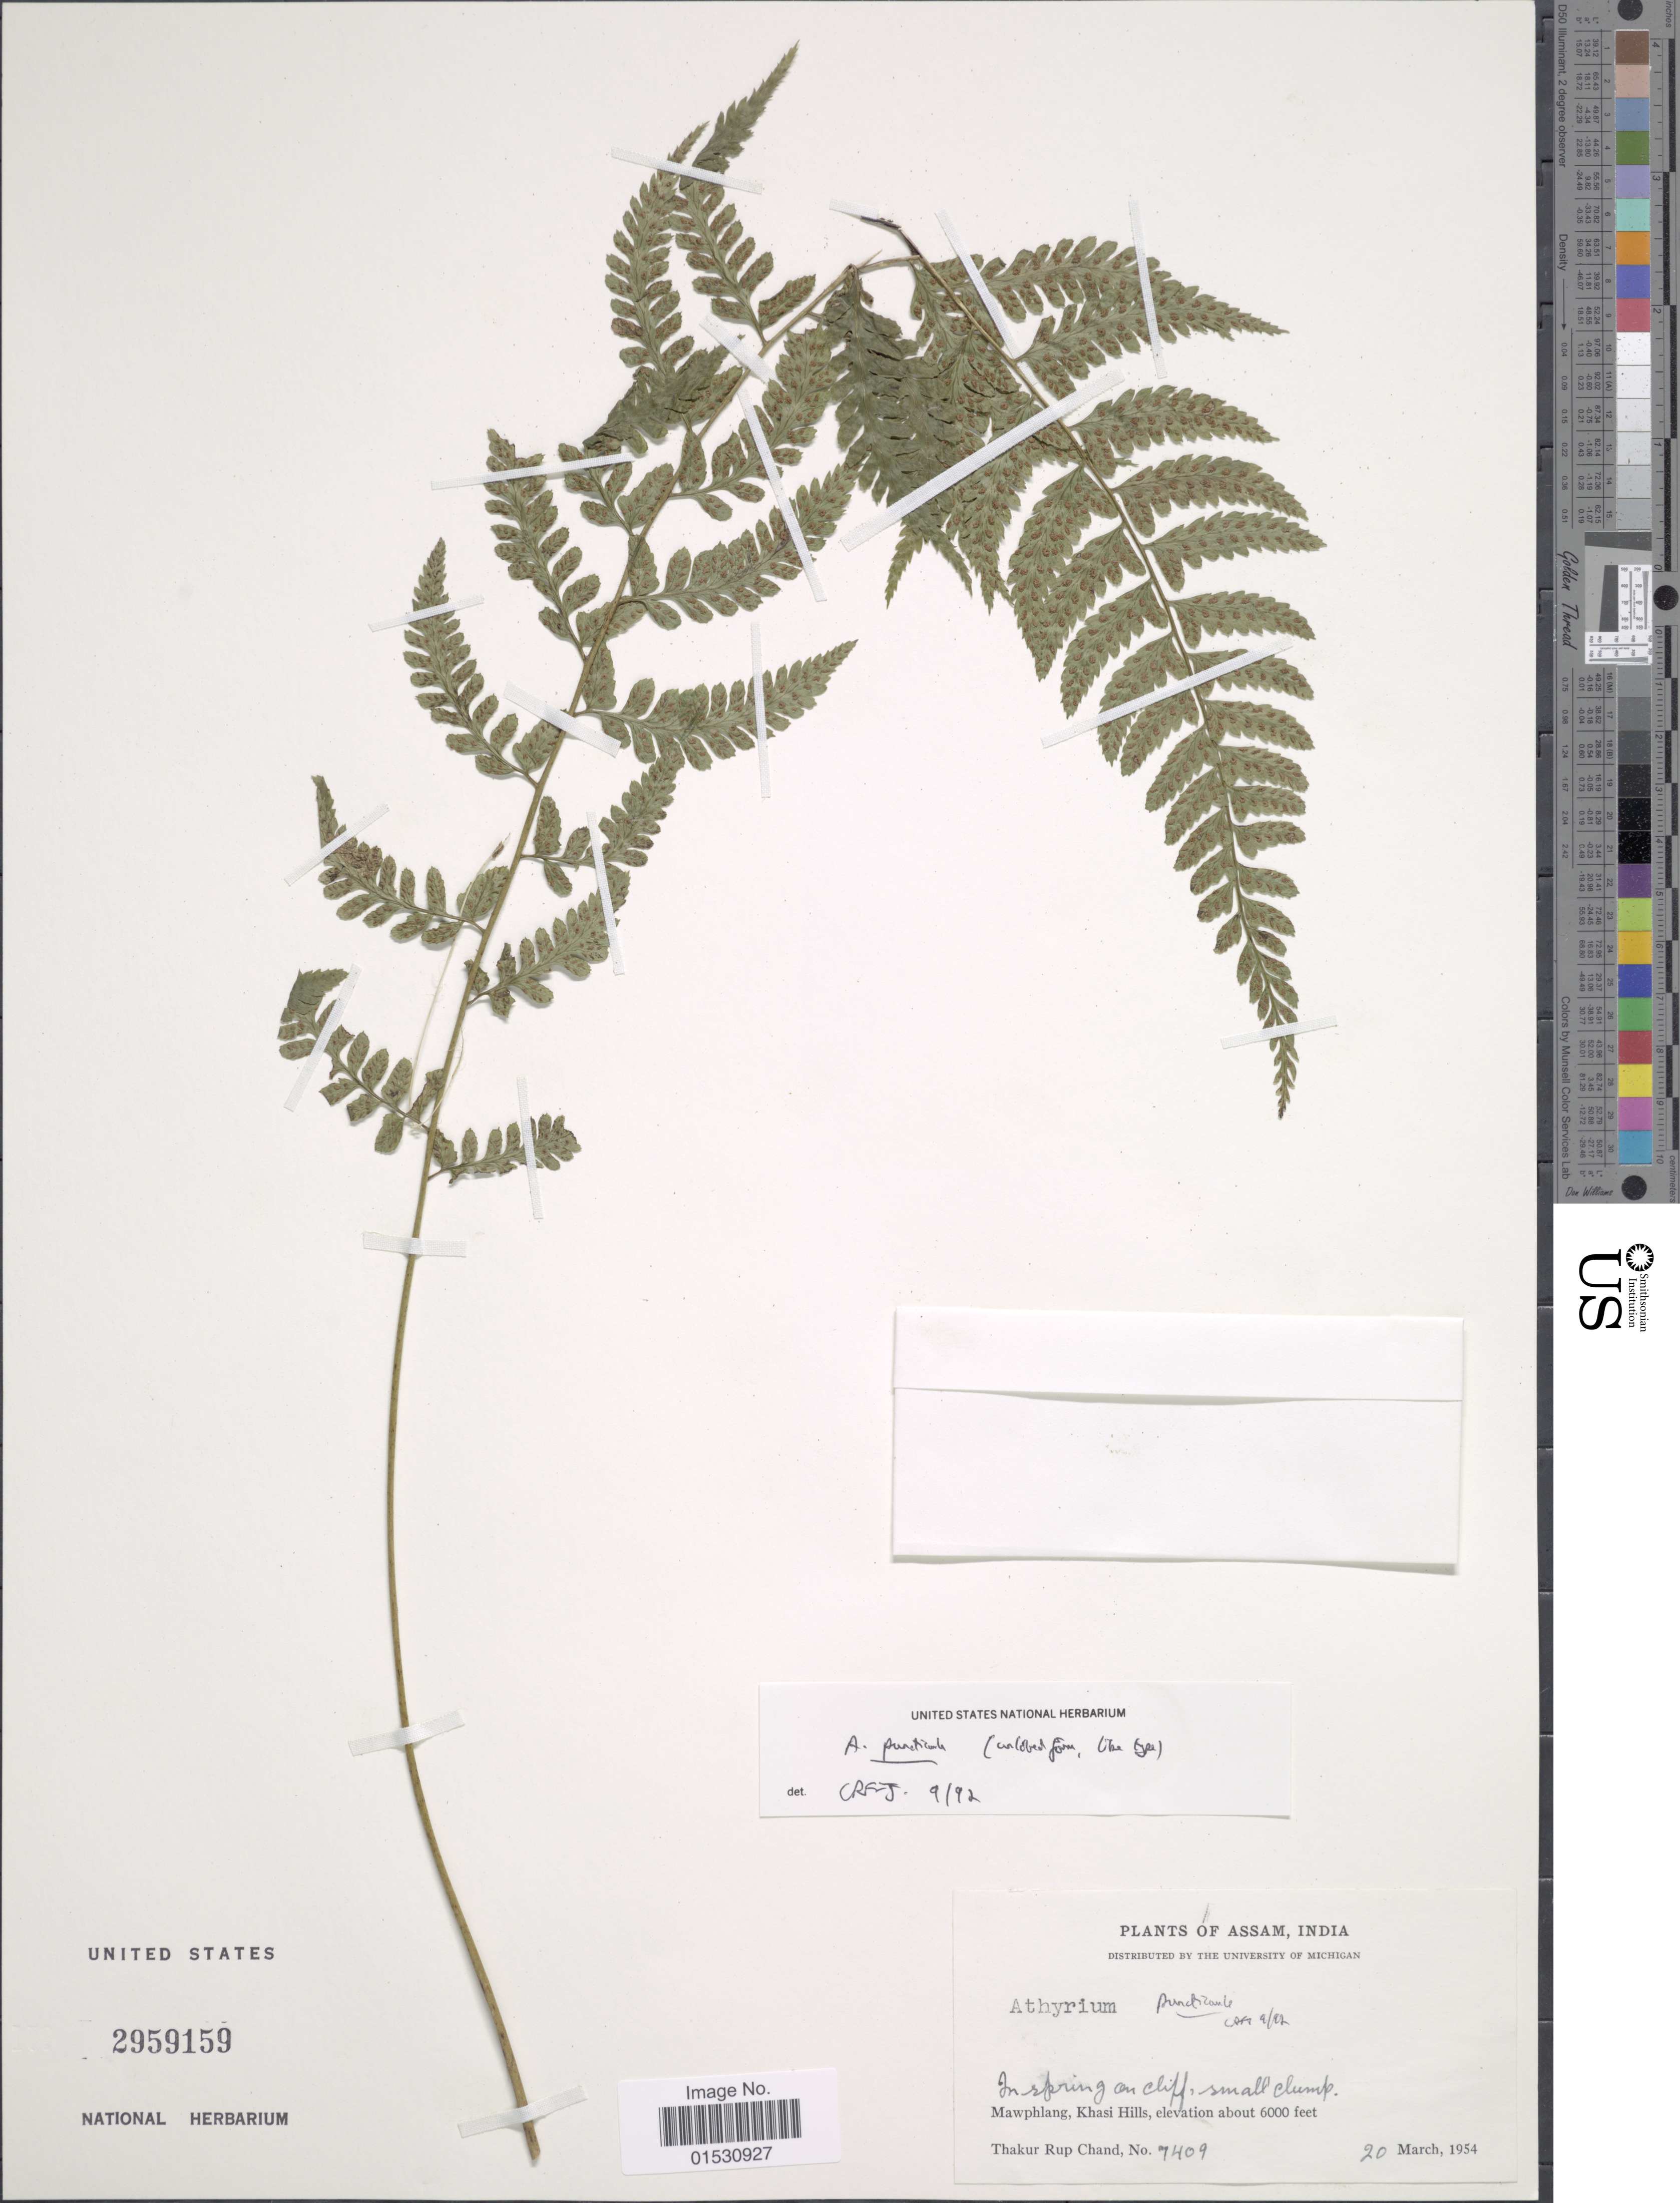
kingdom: Plantae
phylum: Tracheophyta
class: Polypodiopsida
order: Polypodiales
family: Athyriaceae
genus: Athyrium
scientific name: Athyrium nigripes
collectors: T. R. Chand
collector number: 7409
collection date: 1954-03-20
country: India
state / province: Meghalaya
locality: Mawphlang, Khasi Hills.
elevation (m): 1829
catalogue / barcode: US 2959159